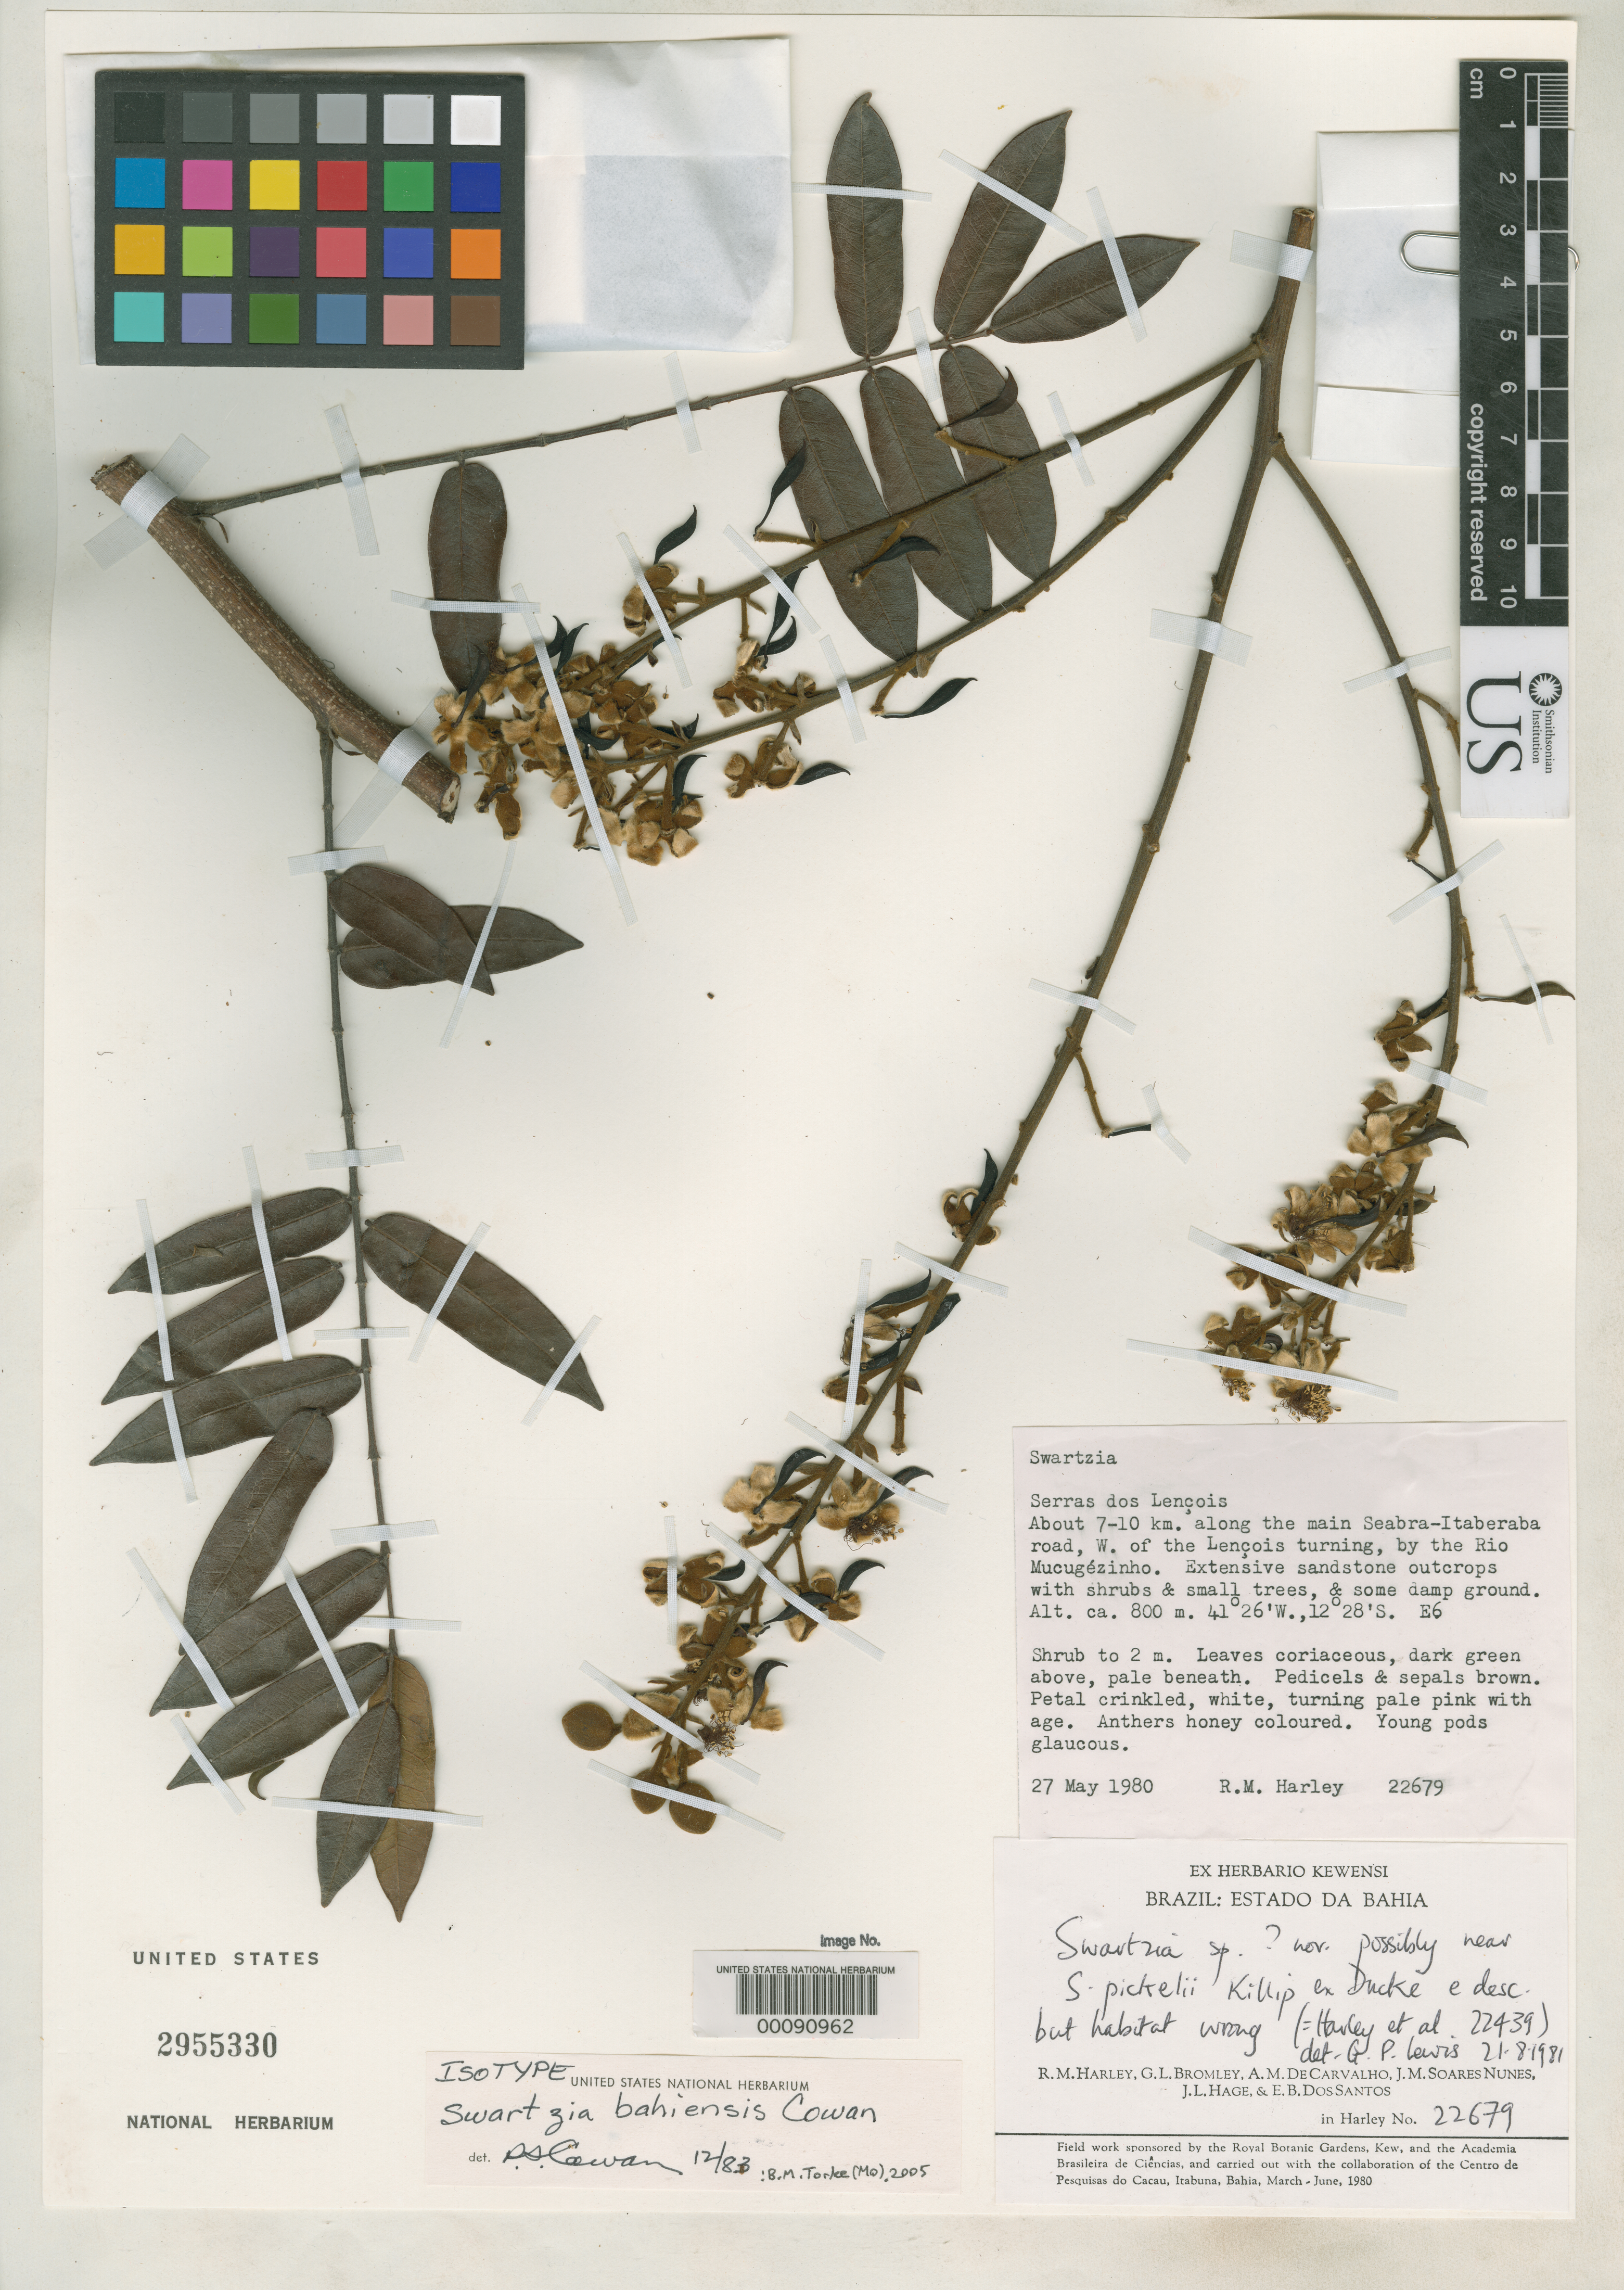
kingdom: Plantae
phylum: Tracheophyta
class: Magnoliopsida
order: Fabales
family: Fabaceae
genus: Swartzia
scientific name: Swartzia bahiensis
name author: R.S. Cowan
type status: Isotype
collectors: R. M. Harley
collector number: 22679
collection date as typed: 27 May 1980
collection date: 1980-05-27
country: Brazil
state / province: Bahia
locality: Serra dos Lencois, 7-10 km along the main Seabra- itaberaba Rd., by Rio Mucugezinho.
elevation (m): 800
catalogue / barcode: US 2955330